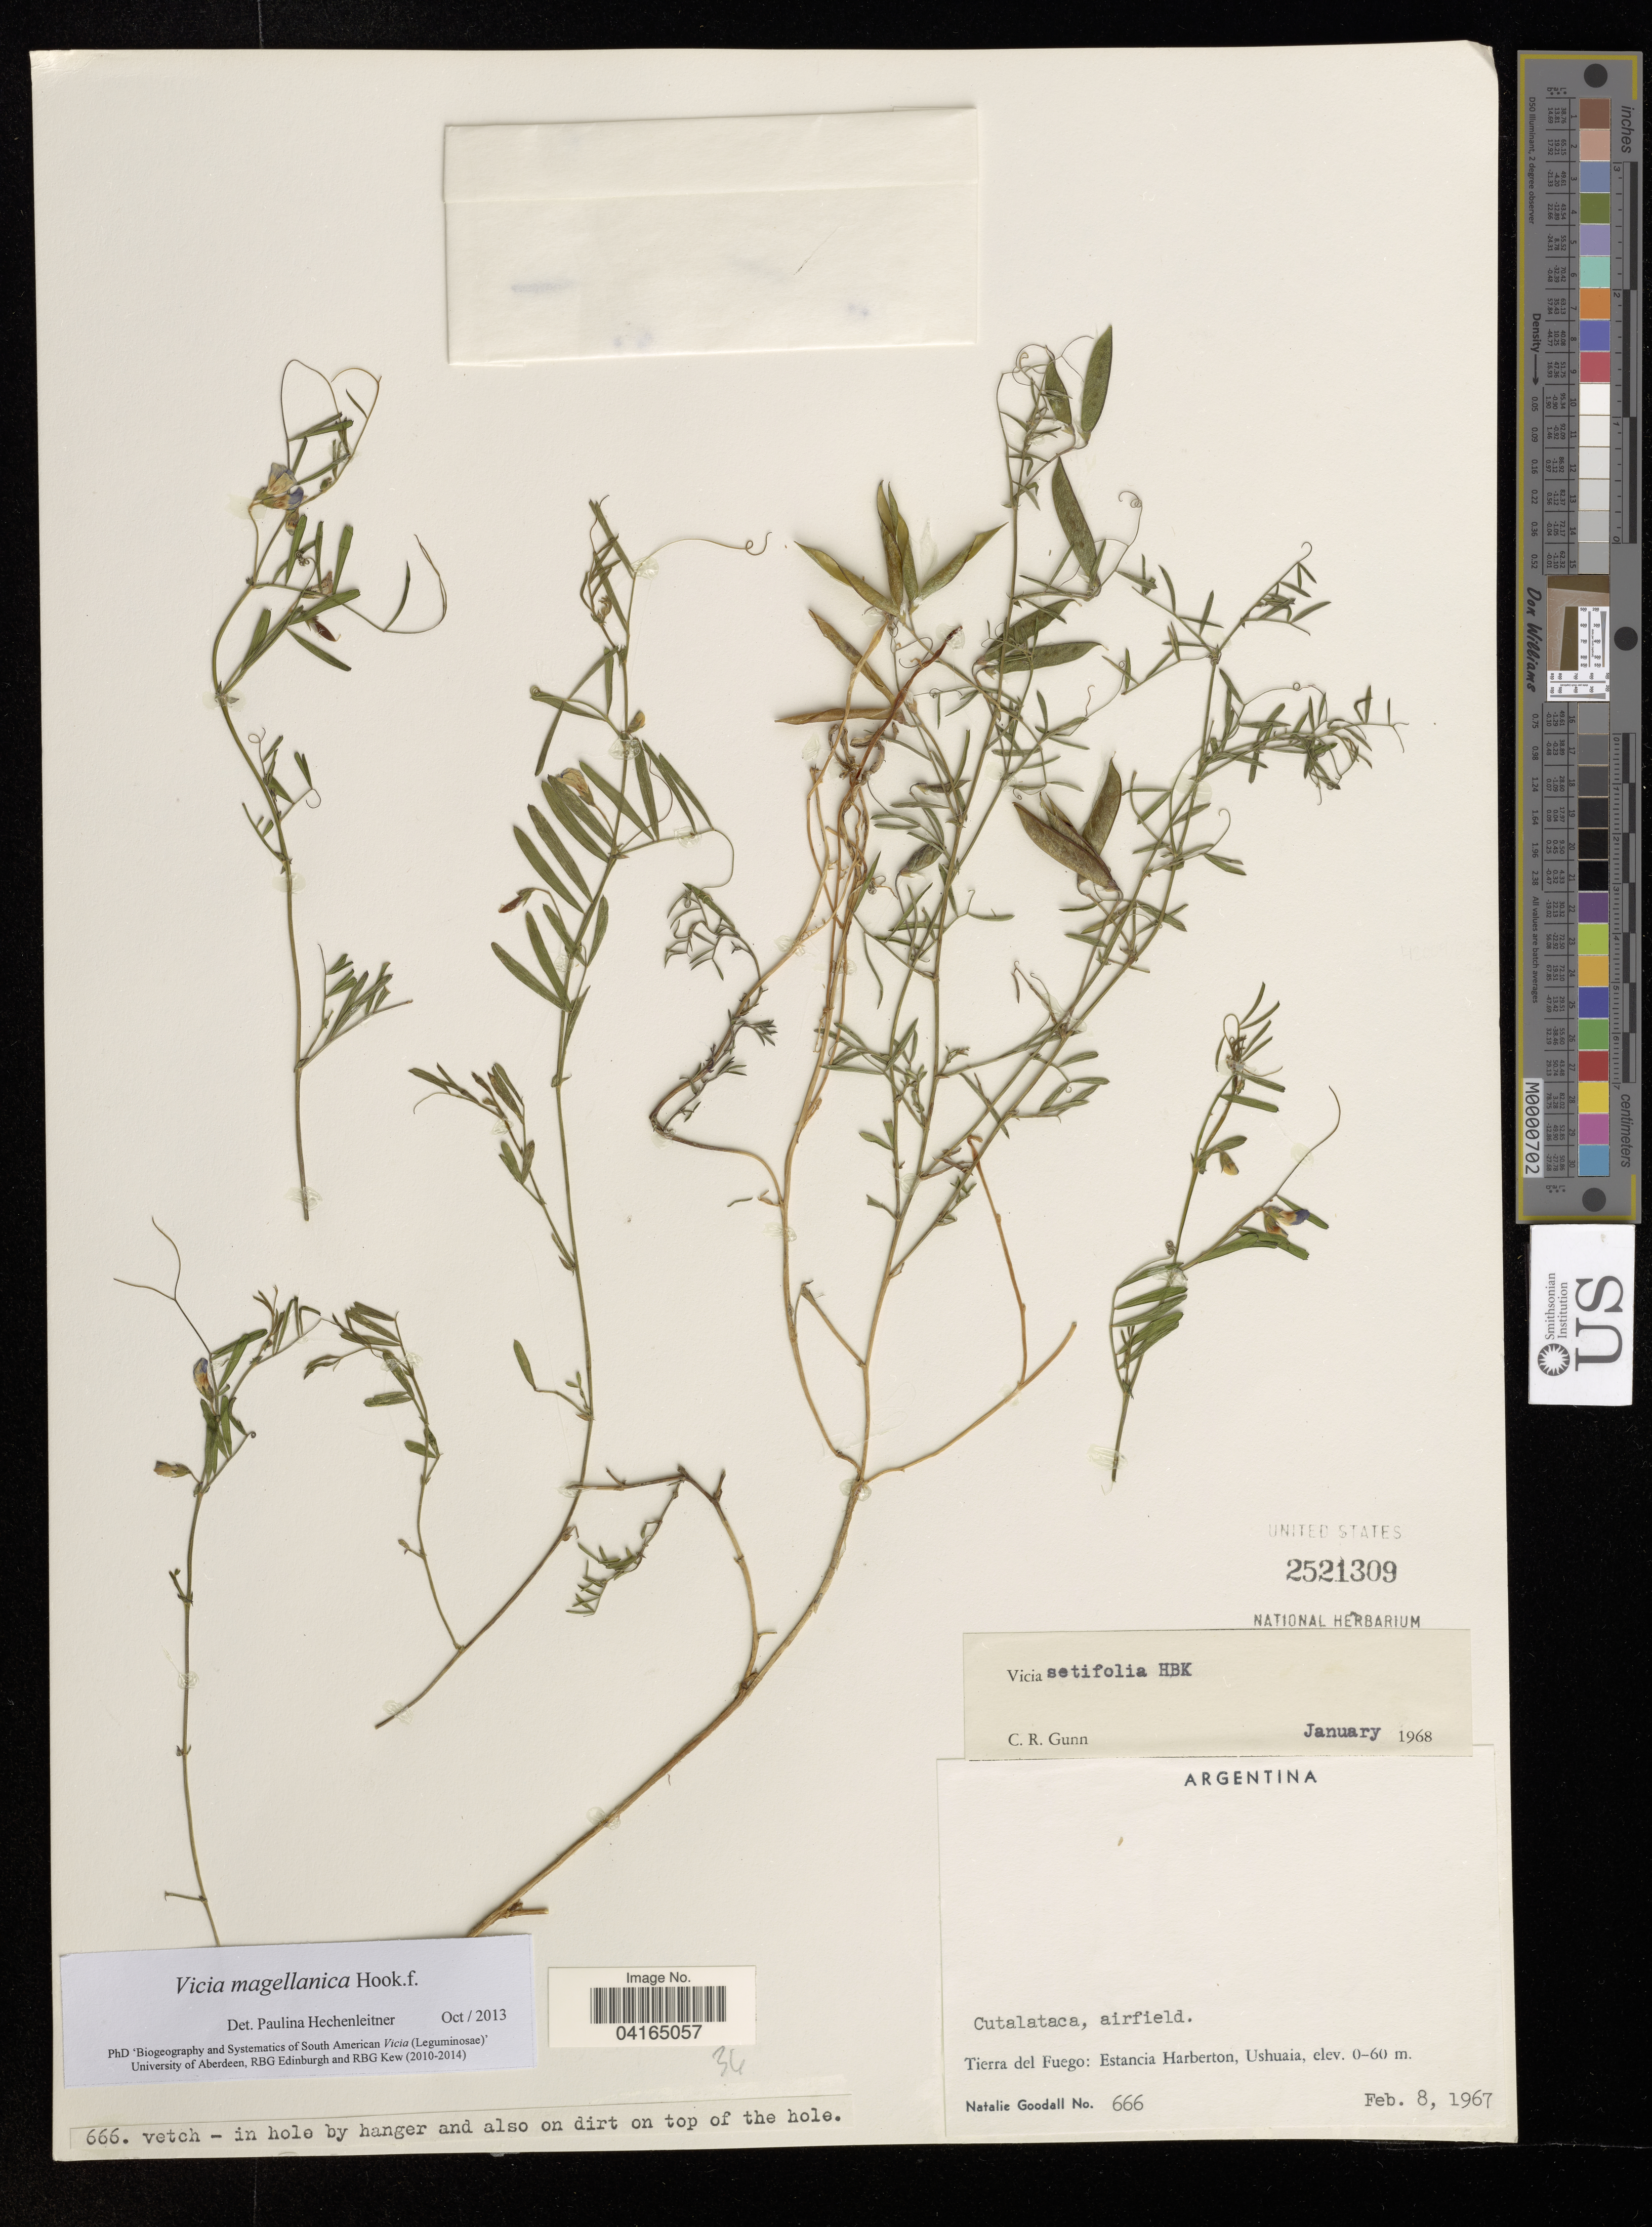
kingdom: Plantae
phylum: Tracheophyta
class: Magnoliopsida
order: Fabales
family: Fabaceae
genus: Vicia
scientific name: Vicia magellanica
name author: Hook. f.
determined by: Hechenleitner, Paulina, RBG Edinburgh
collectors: N. Goodall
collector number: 666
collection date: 1967-02-08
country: Argentina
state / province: Tierra del Fuego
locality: Cutalataca, airfield. Estancia Harberton, Ushuaia.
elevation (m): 60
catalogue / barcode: US 2521309